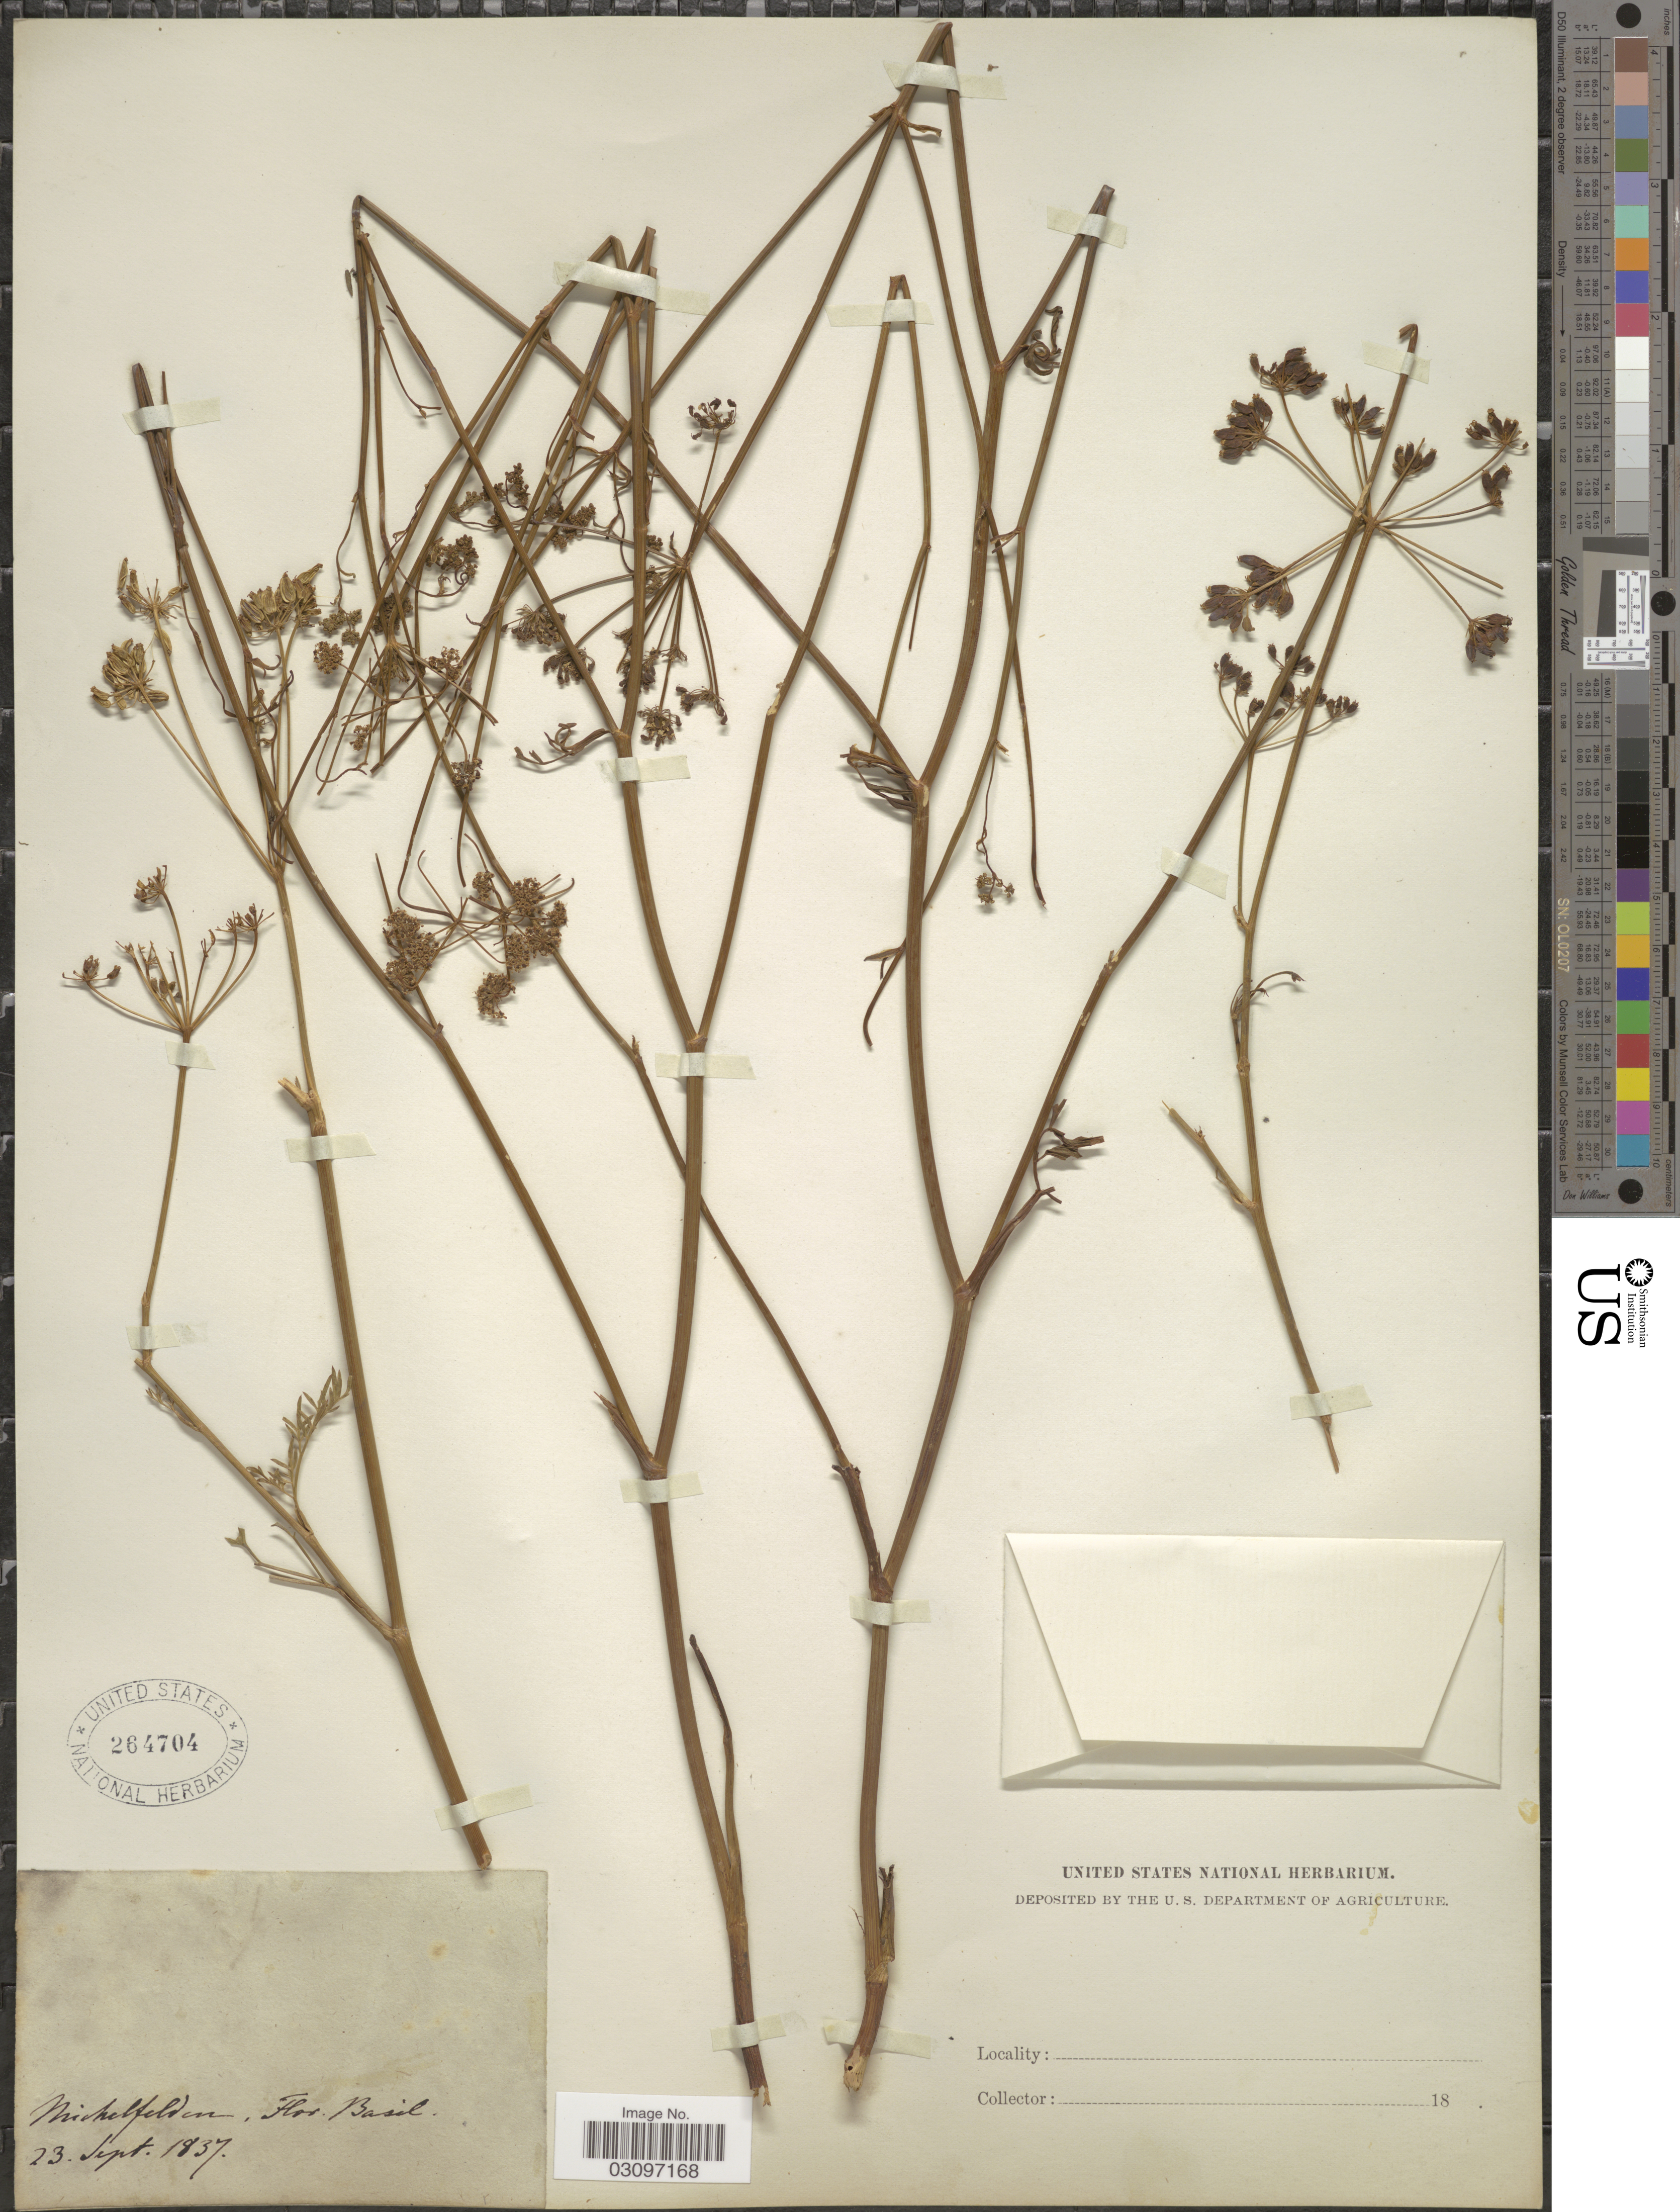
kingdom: Plantae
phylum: Tracheophyta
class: Magnoliopsida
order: Apiales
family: Apiaceae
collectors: ex herb. United States National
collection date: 1837-09-23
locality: Michelfelden, Flor. Basil.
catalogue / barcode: US 264704